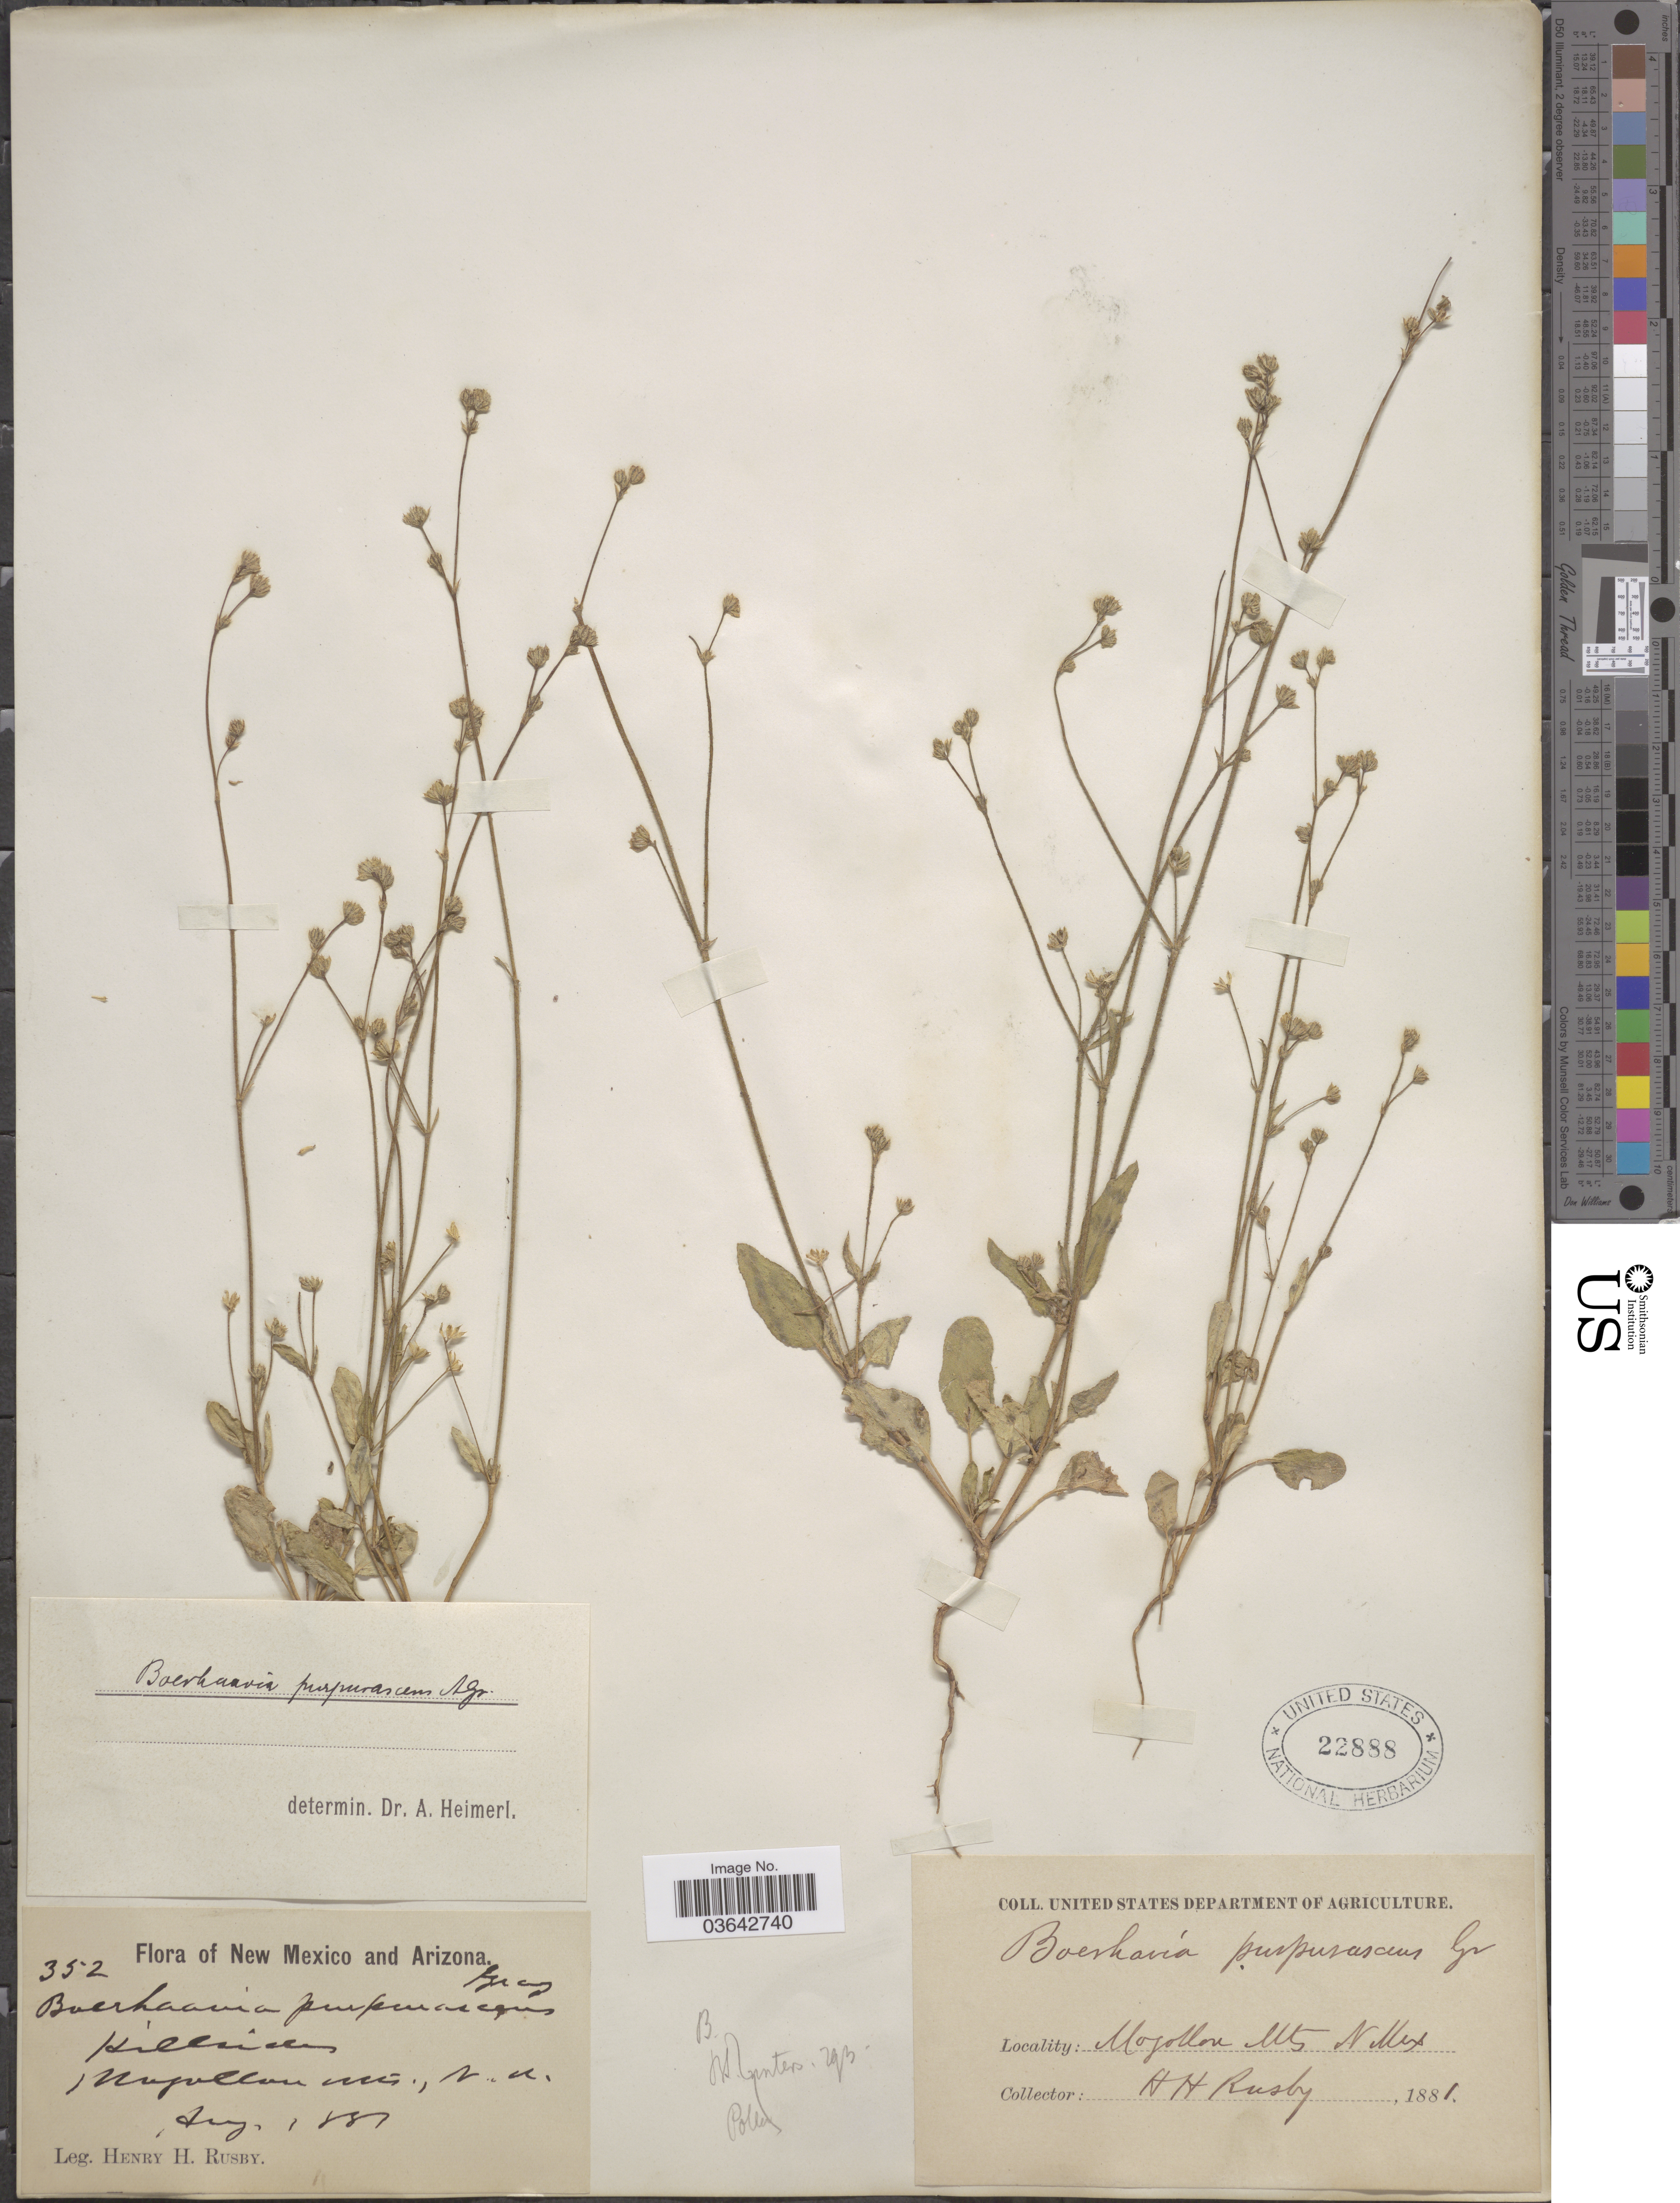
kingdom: Plantae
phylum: Tracheophyta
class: Magnoliopsida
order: Caryophyllales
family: Nyctaginaceae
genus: Boerhavia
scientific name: Boerhavia purpurascens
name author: A. Gray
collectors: H. H. Rusby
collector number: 352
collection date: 1881-08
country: United States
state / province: Arizona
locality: Hillsides. Mogollon Mts.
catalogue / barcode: US 22888